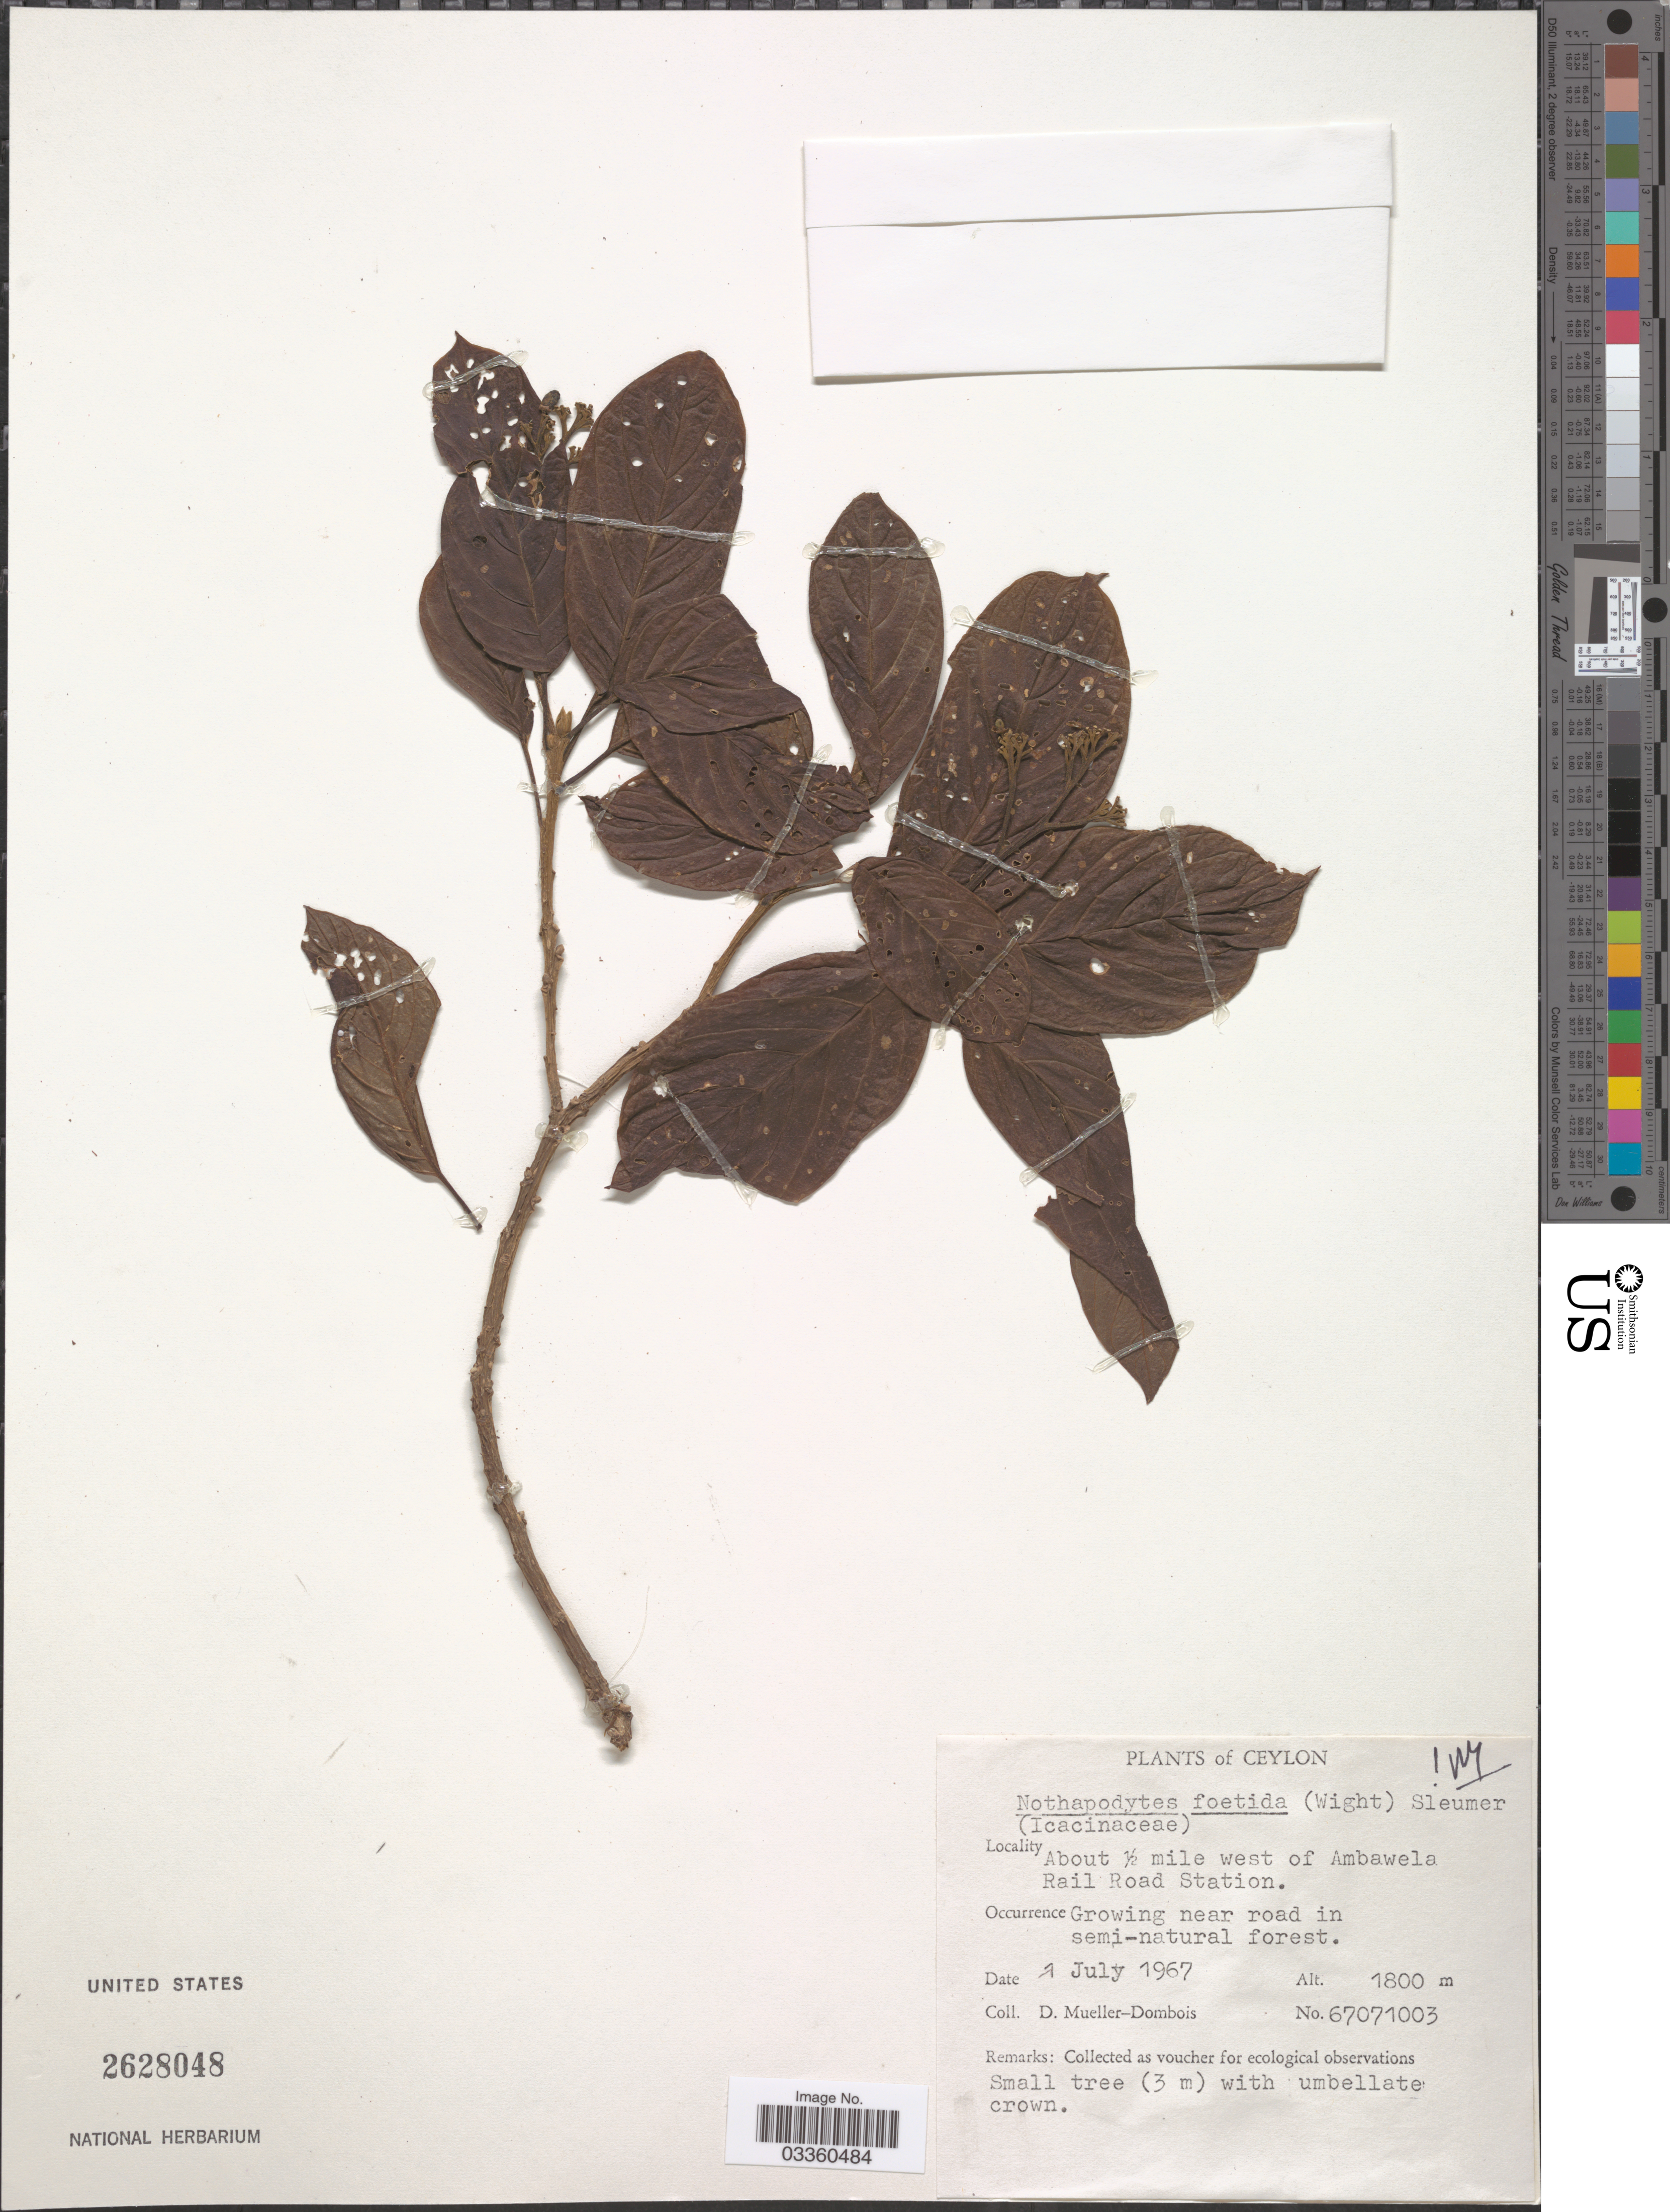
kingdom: Plantae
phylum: Tracheophyta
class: Magnoliopsida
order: Icacinales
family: Icacinaceae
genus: Nothapodytes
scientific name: Nothapodytes foetida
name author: (Wight) Sleumer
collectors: D. Mueller-Dombois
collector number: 67071003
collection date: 1967-07-01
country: Sri Lanka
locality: Ceylon. About ½ mile west of Ambawela Rail Road Station. Near road in semi-natural forest.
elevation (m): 1800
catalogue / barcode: US 2628048